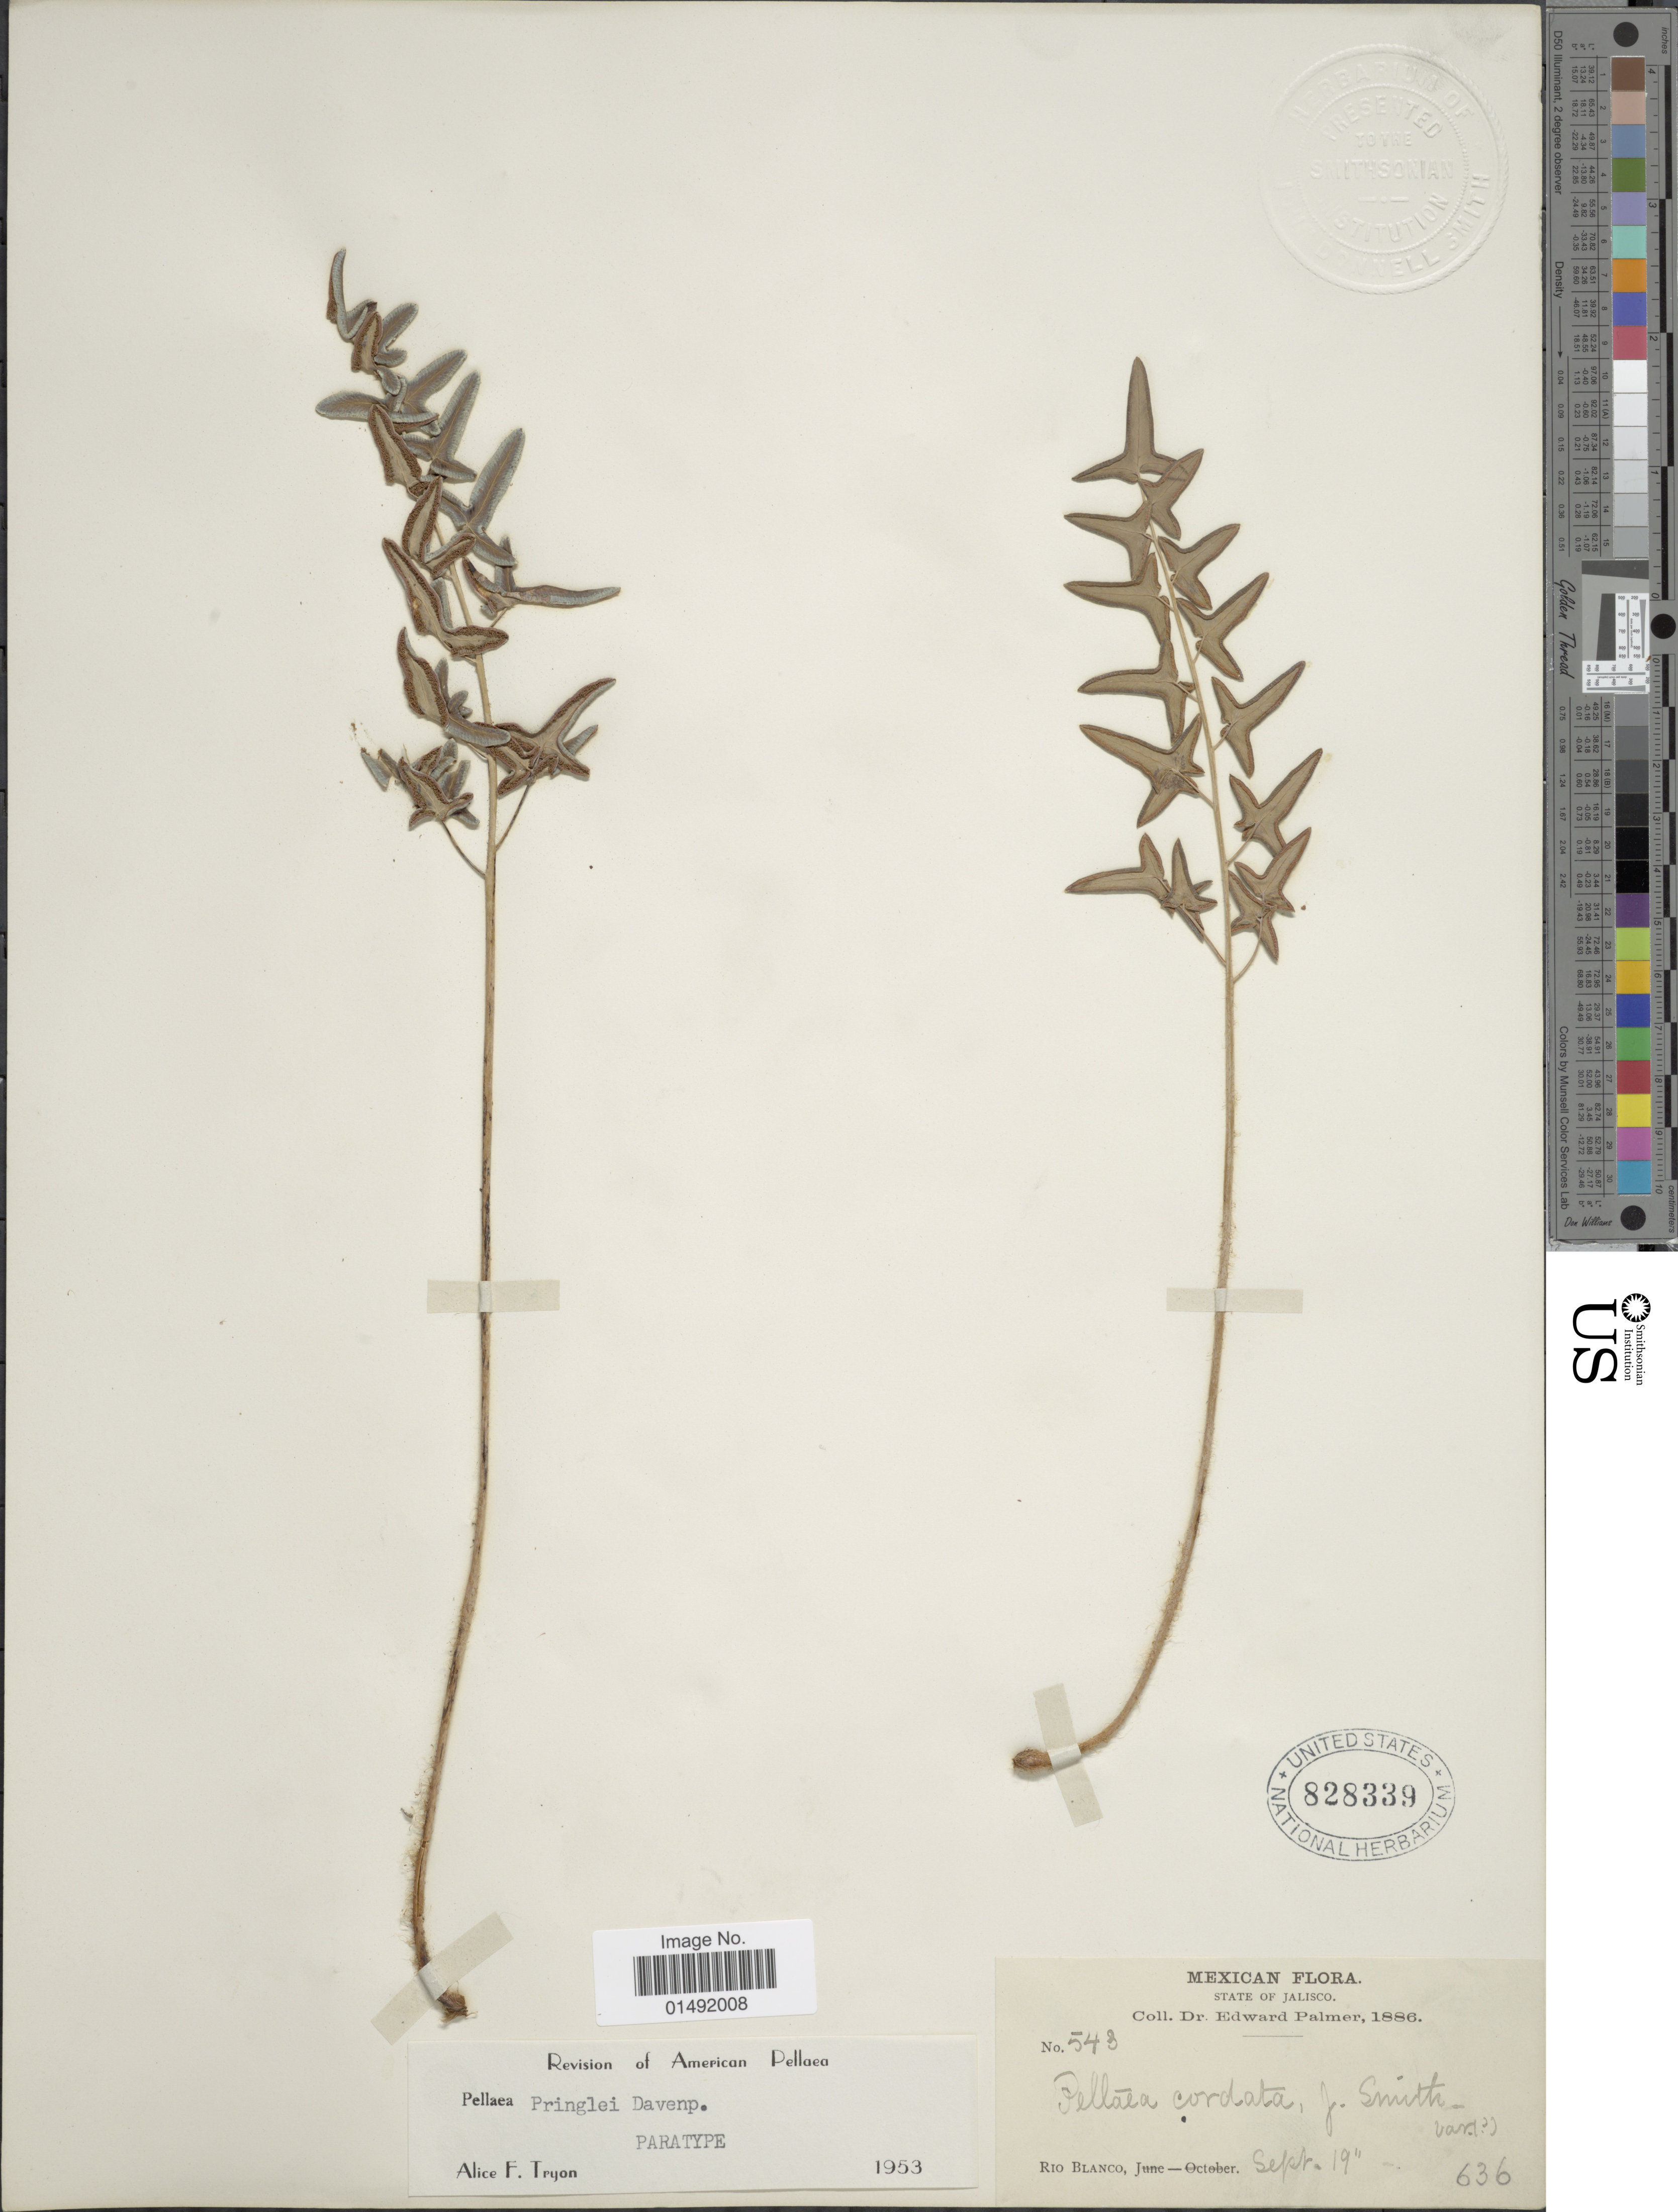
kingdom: Plantae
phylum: Tracheophyta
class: Polypodiopsida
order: Polypodiales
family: Pteridaceae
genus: Pellaea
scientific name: Pellaea pringlei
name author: Davenp.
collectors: E. Palmer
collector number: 543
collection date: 1886-09-19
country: Mexico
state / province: Jalisco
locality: Rio Blanco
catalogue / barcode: US 828339